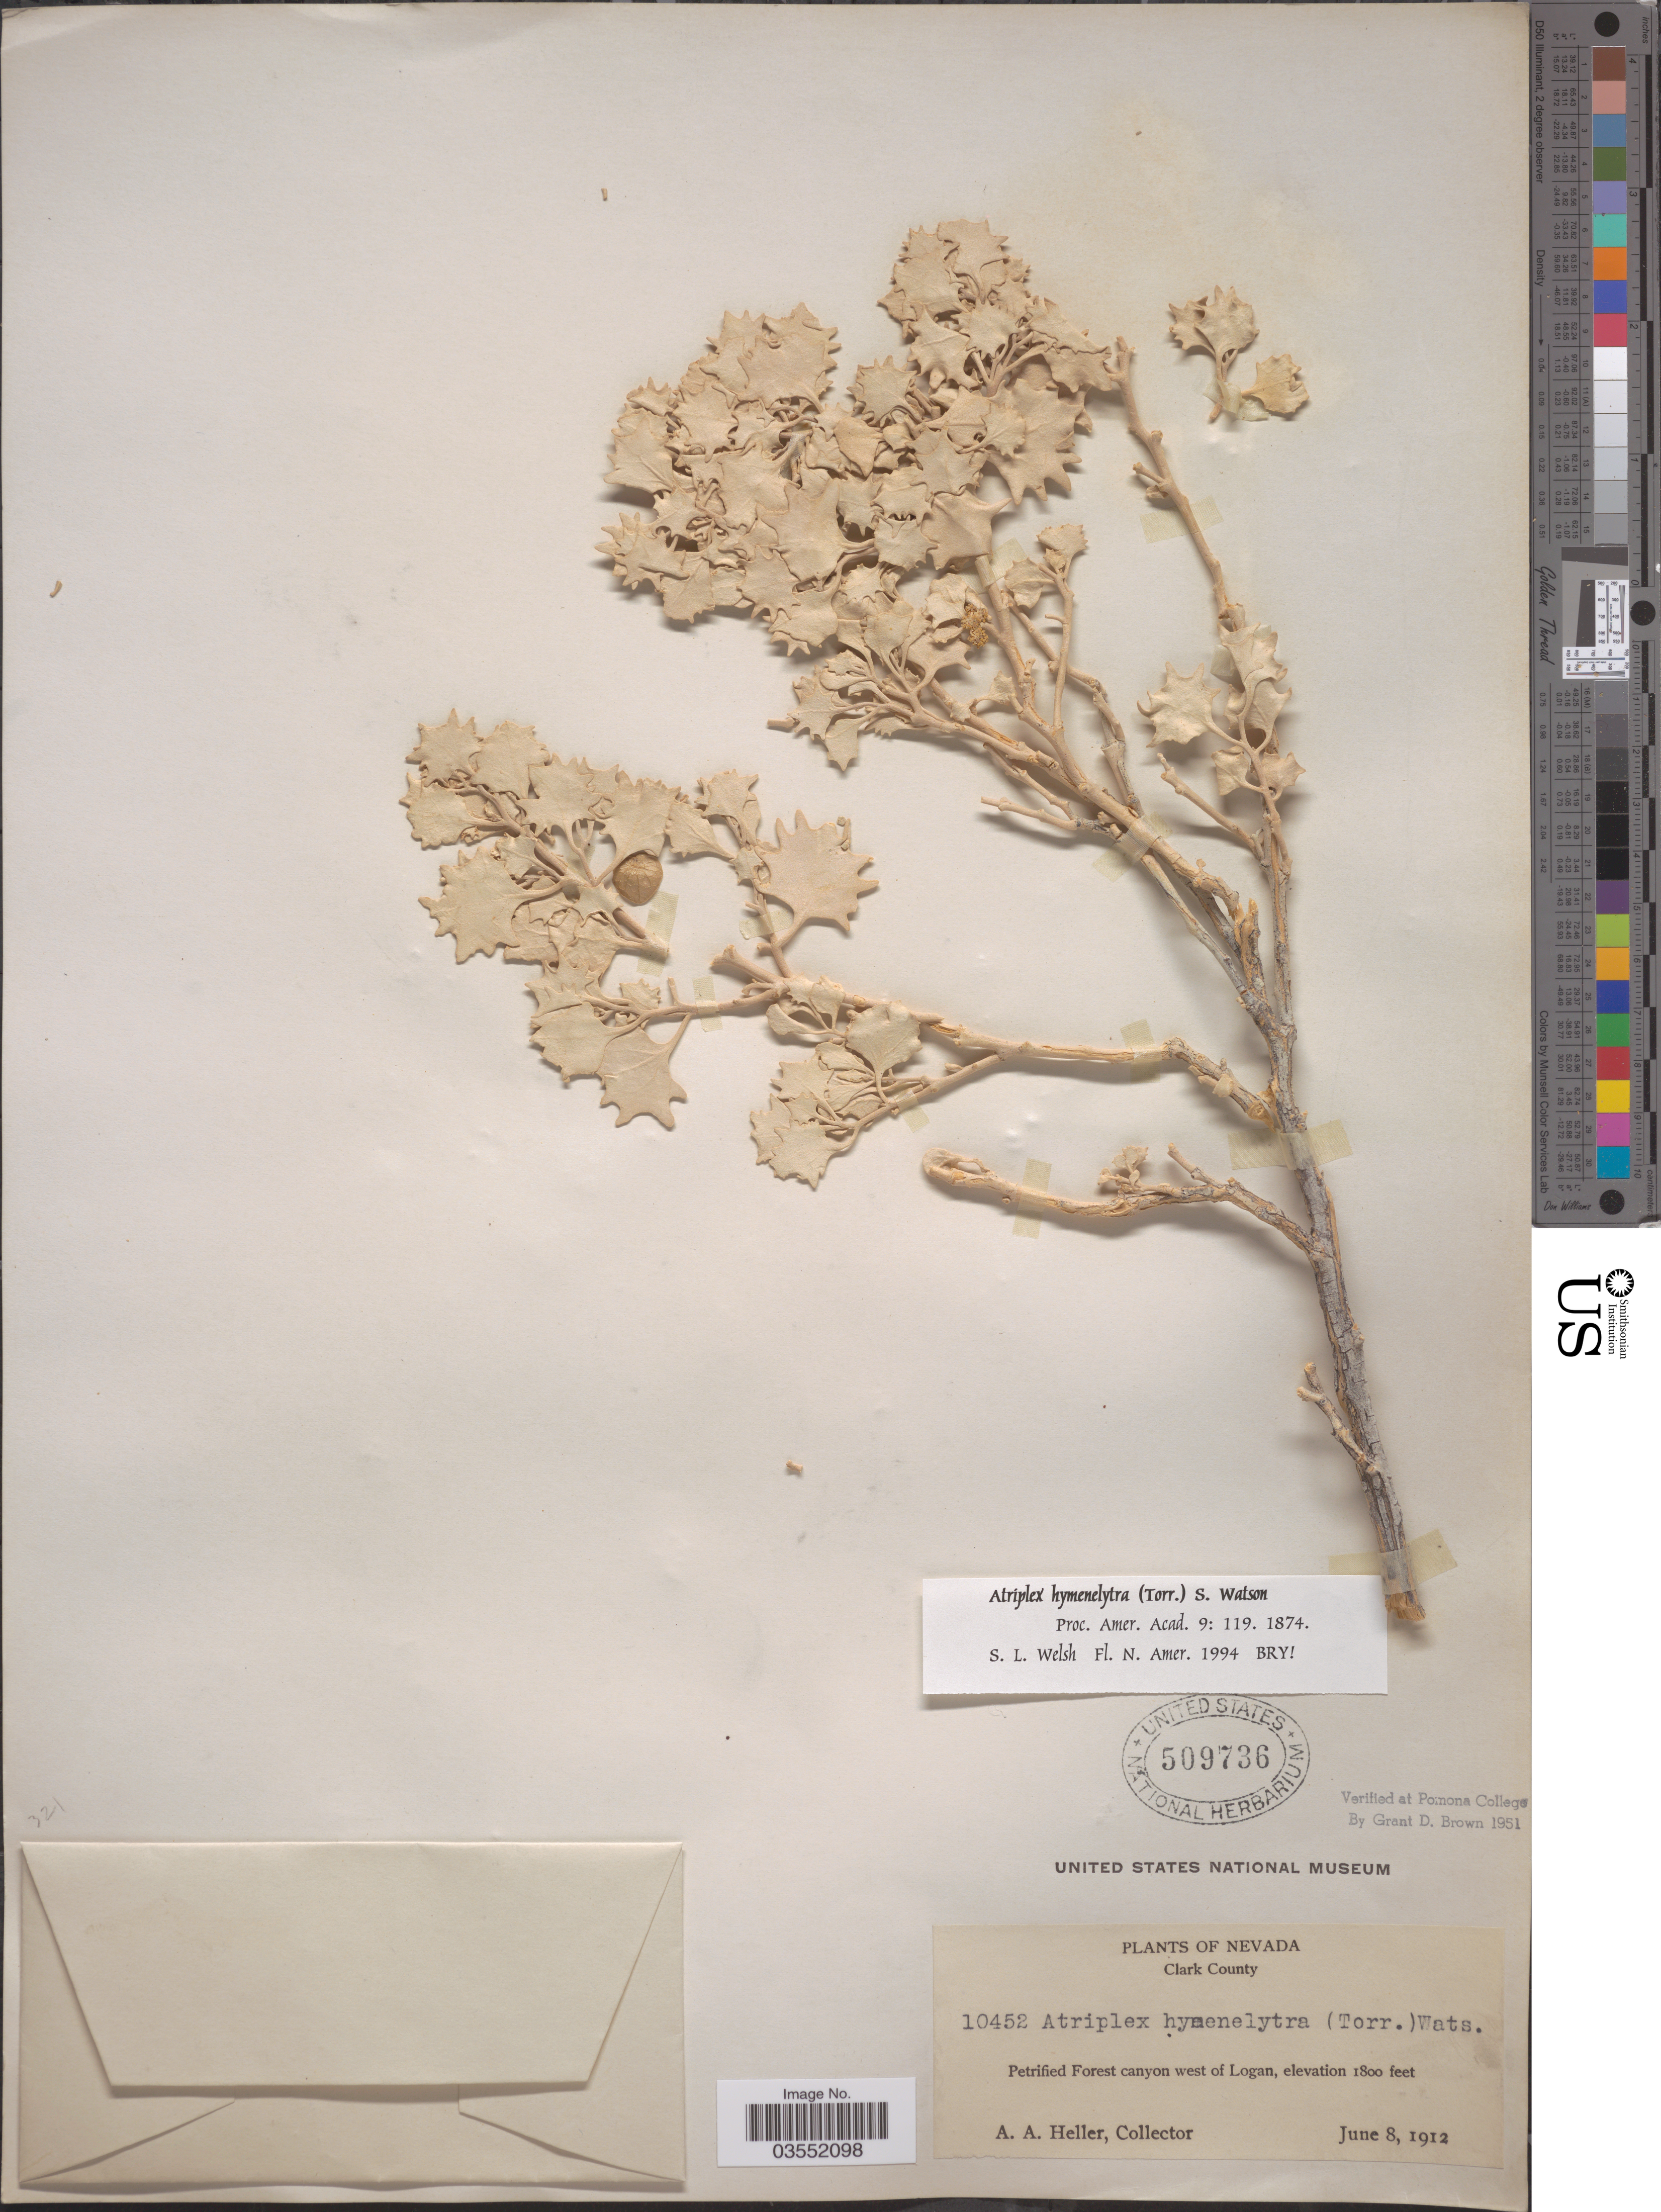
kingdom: Plantae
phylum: Tracheophyta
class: Magnoliopsida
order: Caryophyllales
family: Amaranthaceae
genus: Atriplex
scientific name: Atriplex hymenelytra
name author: (Torr.) S. Watson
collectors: A. A. Heller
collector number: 10452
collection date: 1912-06-08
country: United States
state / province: Nevada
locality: Clark County. Petrified Forest canyon west of Logan.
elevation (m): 549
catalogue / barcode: US 509736